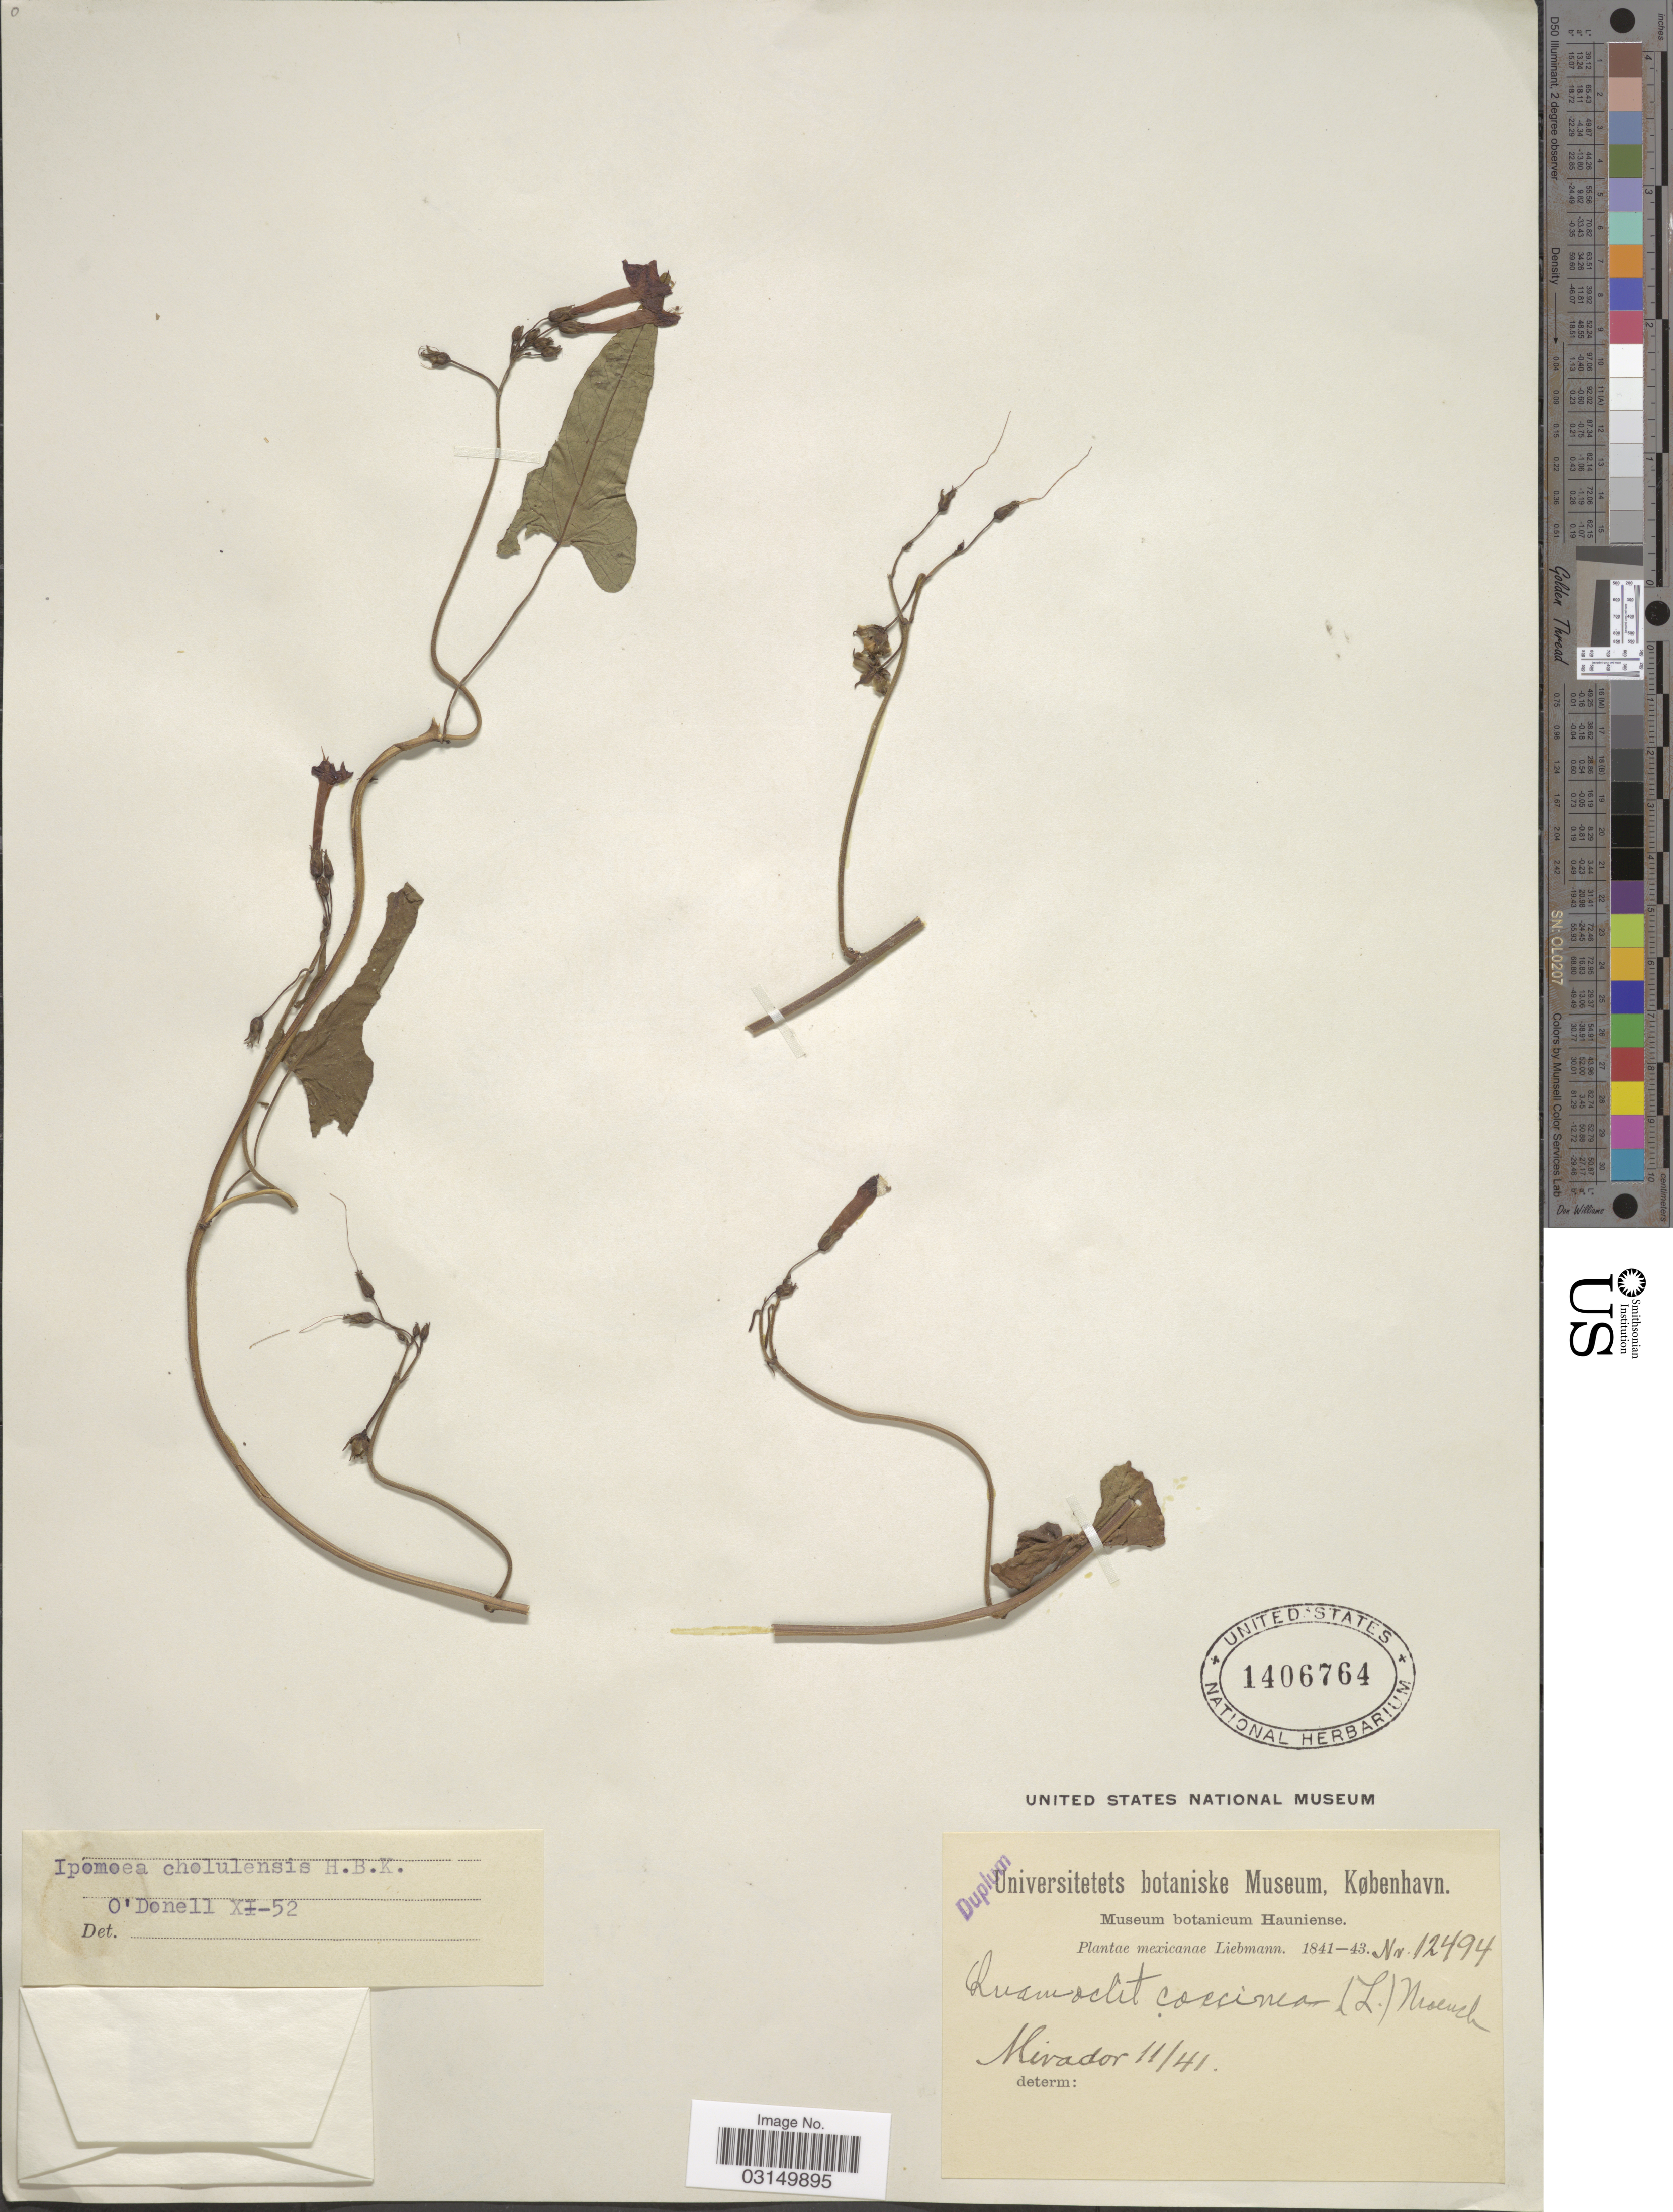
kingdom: Plantae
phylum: Tracheophyta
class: Magnoliopsida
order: Solanales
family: Convolvulaceae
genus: Ipomoea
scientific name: Ipomoea cholulensis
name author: Kunth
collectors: Liebmann, --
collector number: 12494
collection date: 1841-11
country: Mexico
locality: Mirador.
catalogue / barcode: US 1406764